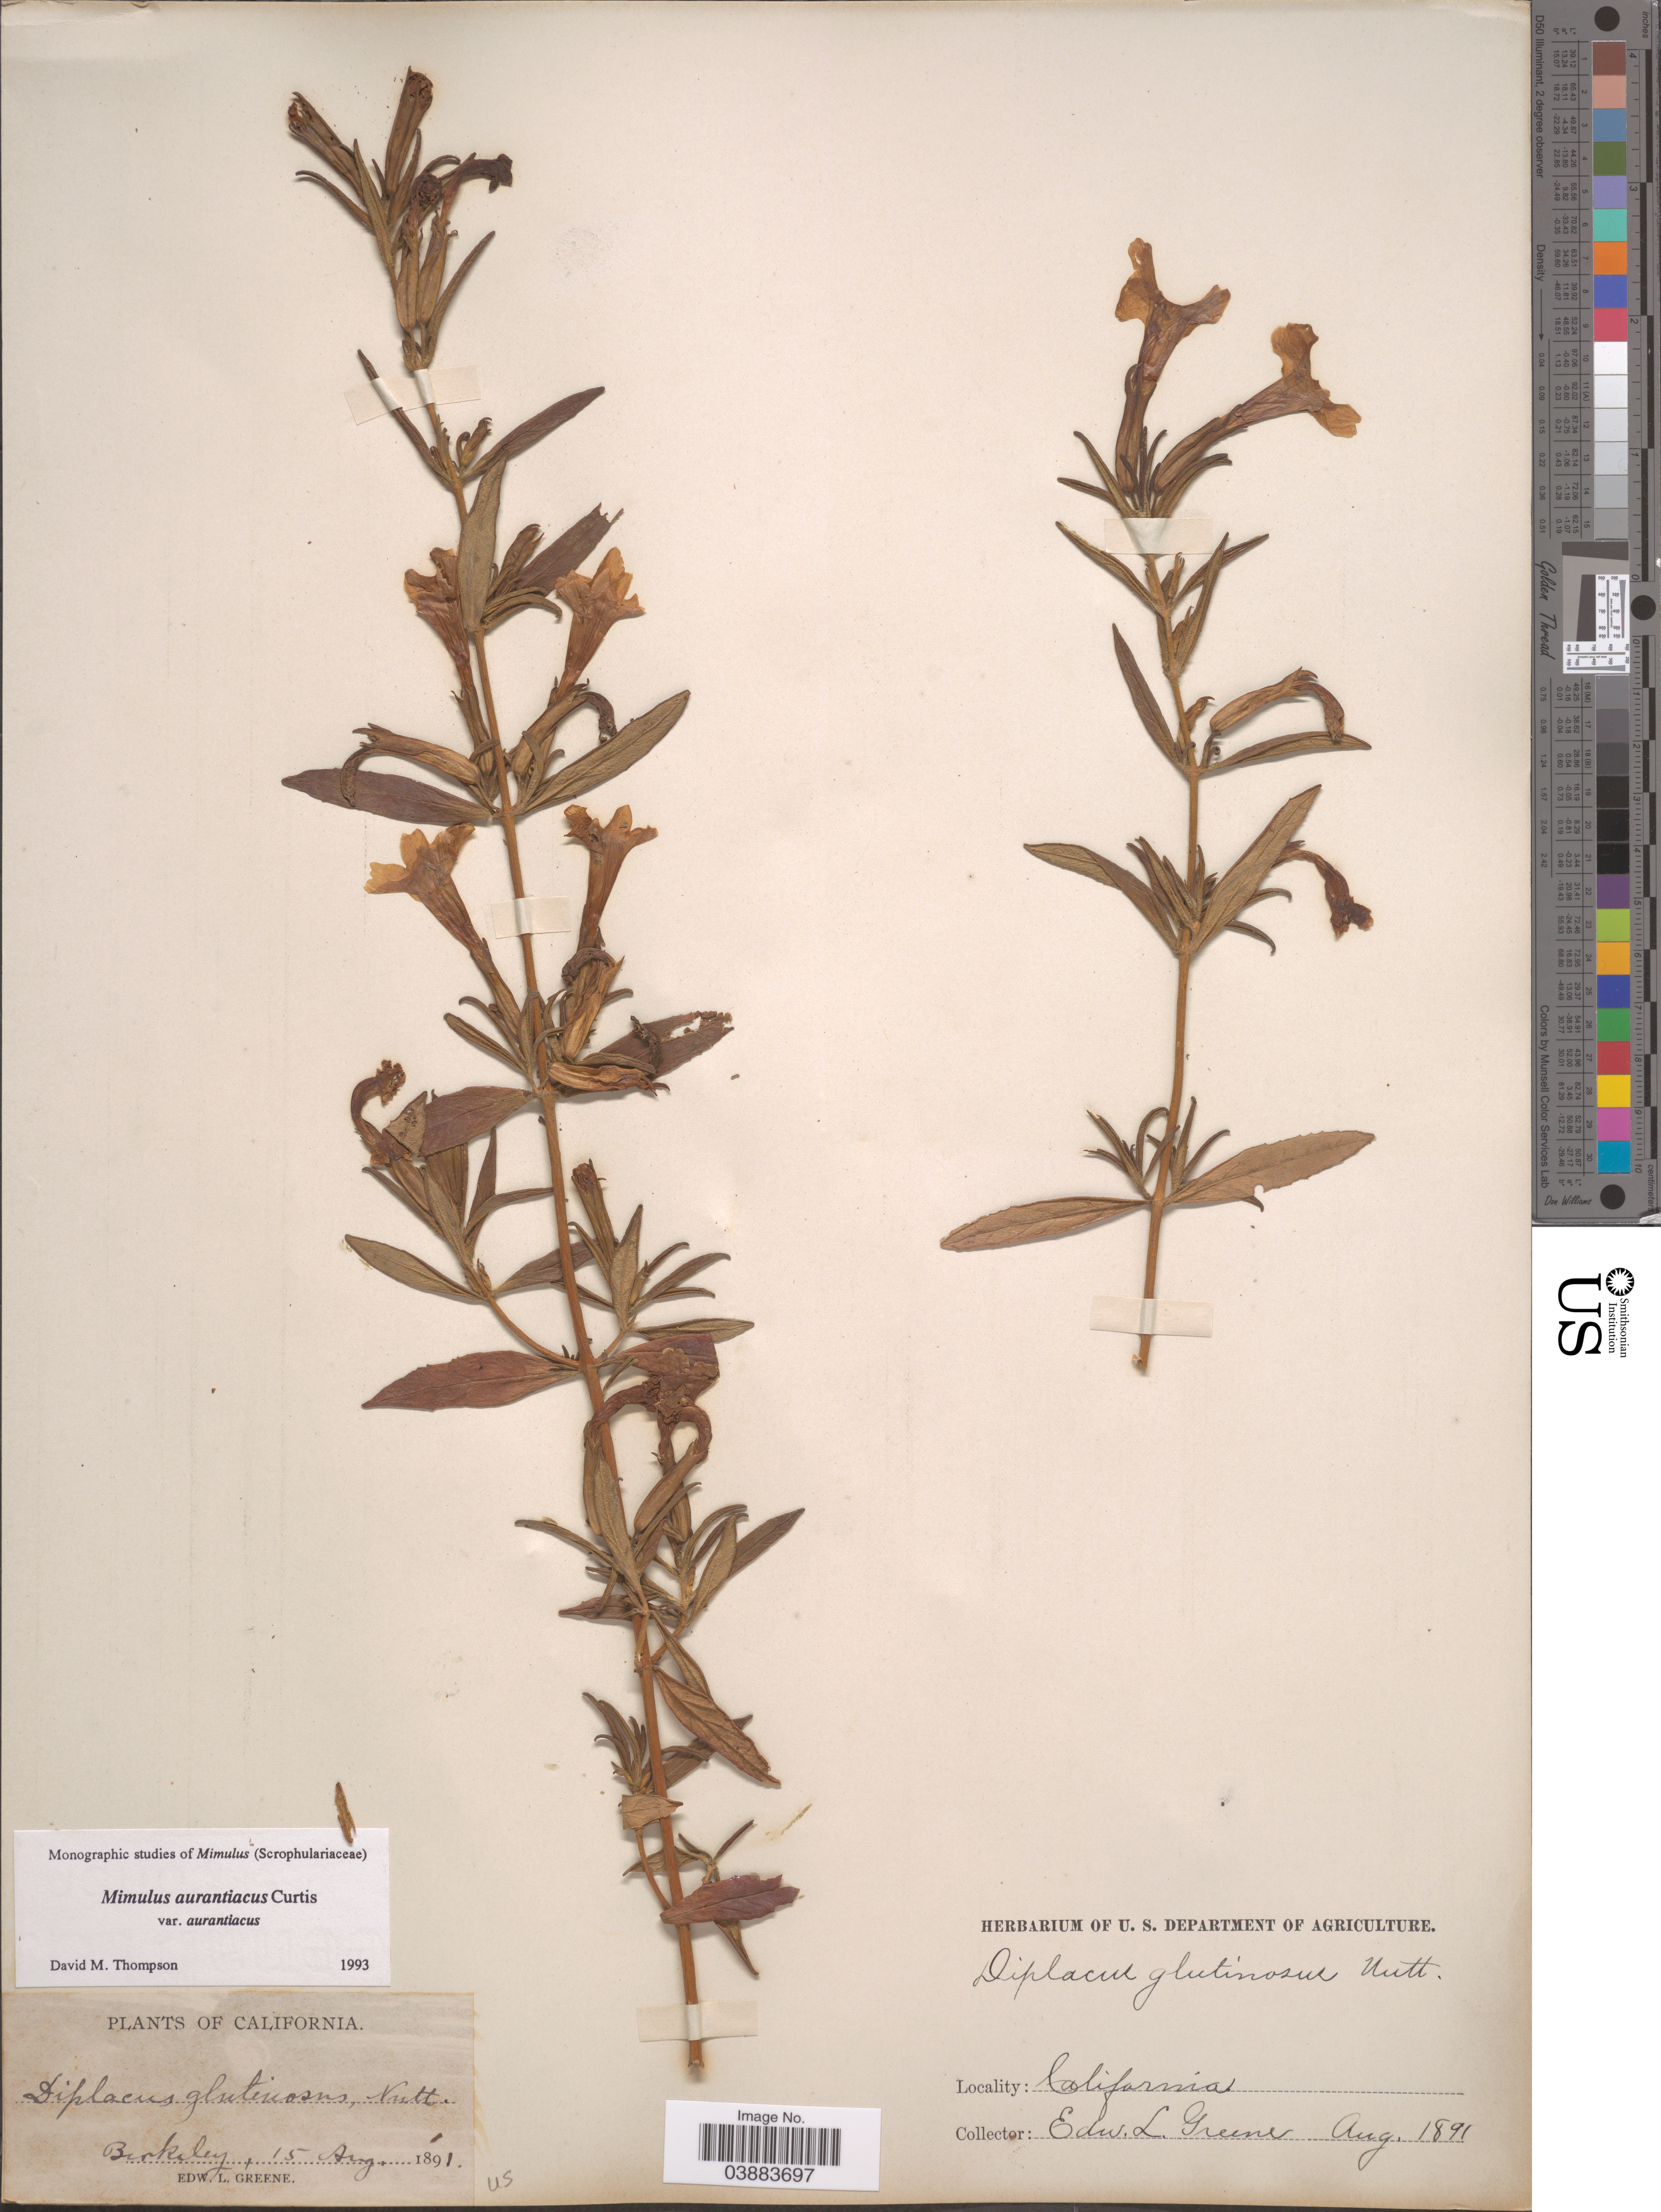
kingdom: Plantae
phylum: Tracheophyta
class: Magnoliopsida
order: Lamiales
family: Phrymaceae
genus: Diplacus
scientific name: Diplacus aurantiacus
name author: (Curtis) Jeps.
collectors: E. L. Greene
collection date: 1891-08-15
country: United States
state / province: California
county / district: Alameda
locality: Berkeley.